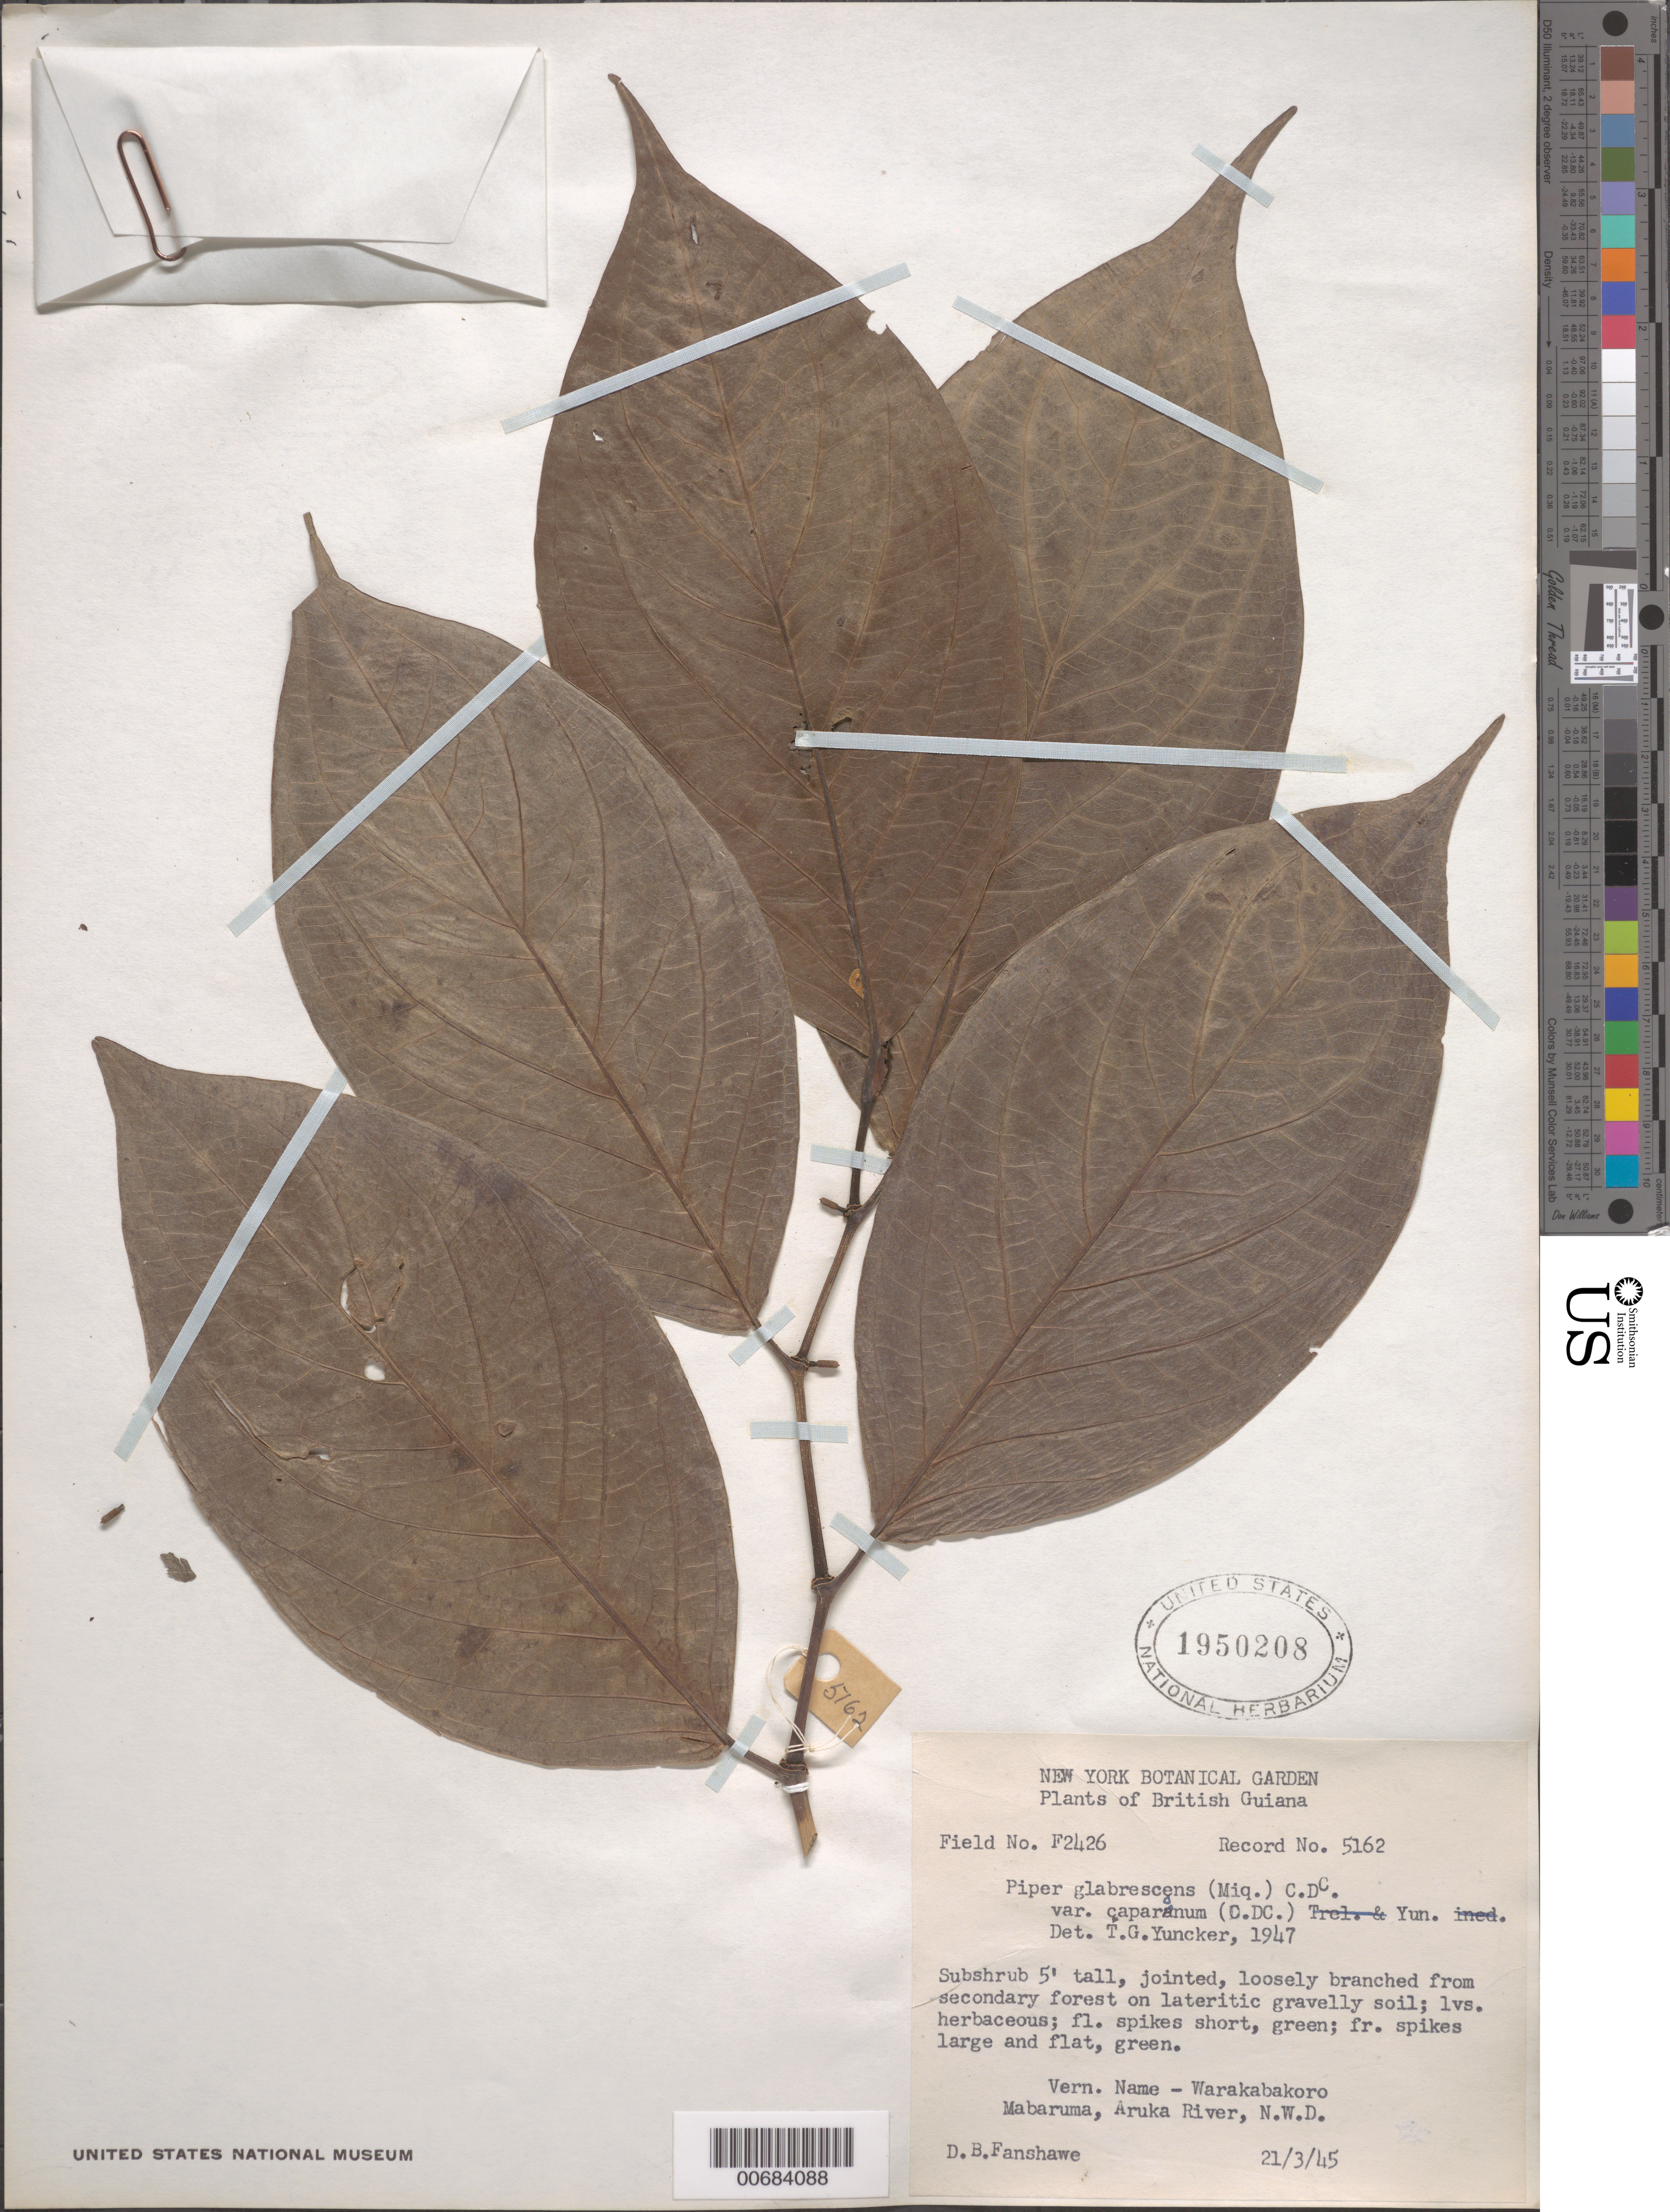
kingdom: Plantae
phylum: Tracheophyta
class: Magnoliopsida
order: Piperales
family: Piperaceae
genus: Piper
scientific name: Piper glabrescens var. caparonum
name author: (C. DC.) Yunck.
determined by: Yuncker, T. G.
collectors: D. B. Fanshawe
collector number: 5162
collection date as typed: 21-Mar-45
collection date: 1945-03-21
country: Guyana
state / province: Barima-Waini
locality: Mabaruma, Aruka R., NW Dist.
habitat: Secondary forest on lateritic gravelly soil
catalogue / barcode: US 1950208